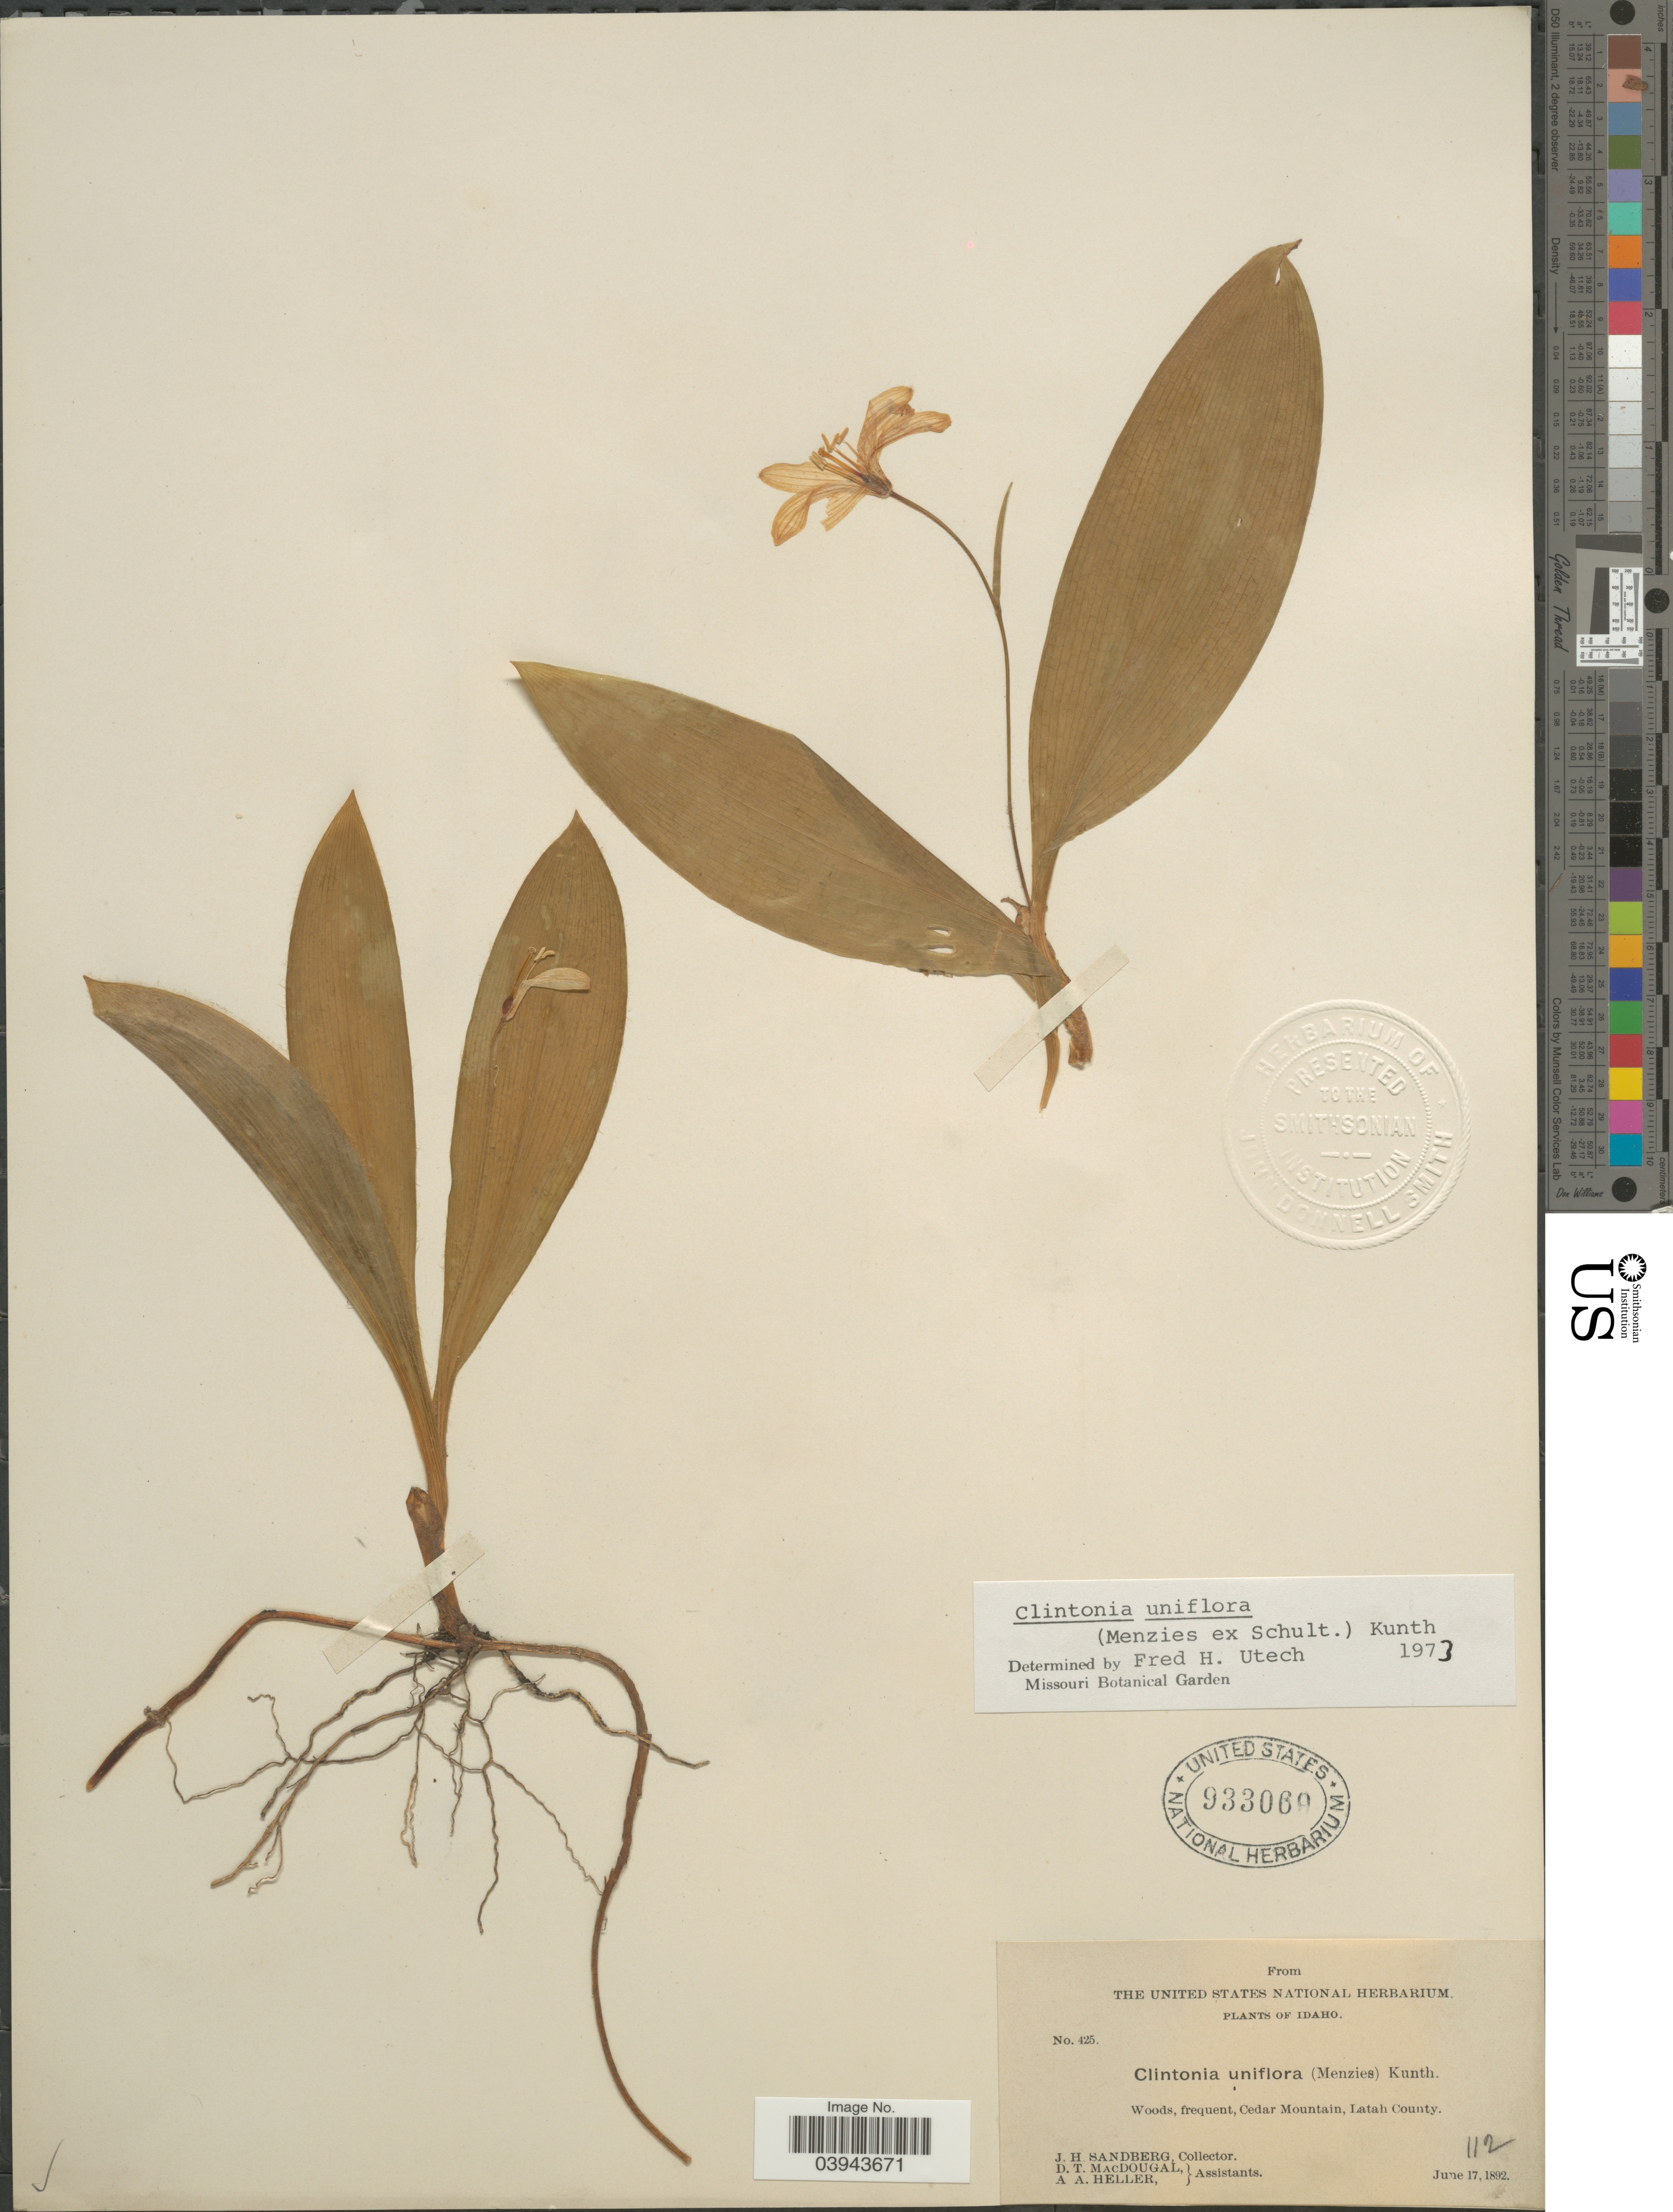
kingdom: Plantae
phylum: Tracheophyta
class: Liliopsida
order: Liliales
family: Liliaceae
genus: Clintonia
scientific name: Clintonia uniflora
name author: Kunth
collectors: J. H. Sandberg, D. T. MacDougal & A. A. Heller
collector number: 425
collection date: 1892-06-17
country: United States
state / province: Idaho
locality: Cedar Mountain, Latah County.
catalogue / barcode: US 933069